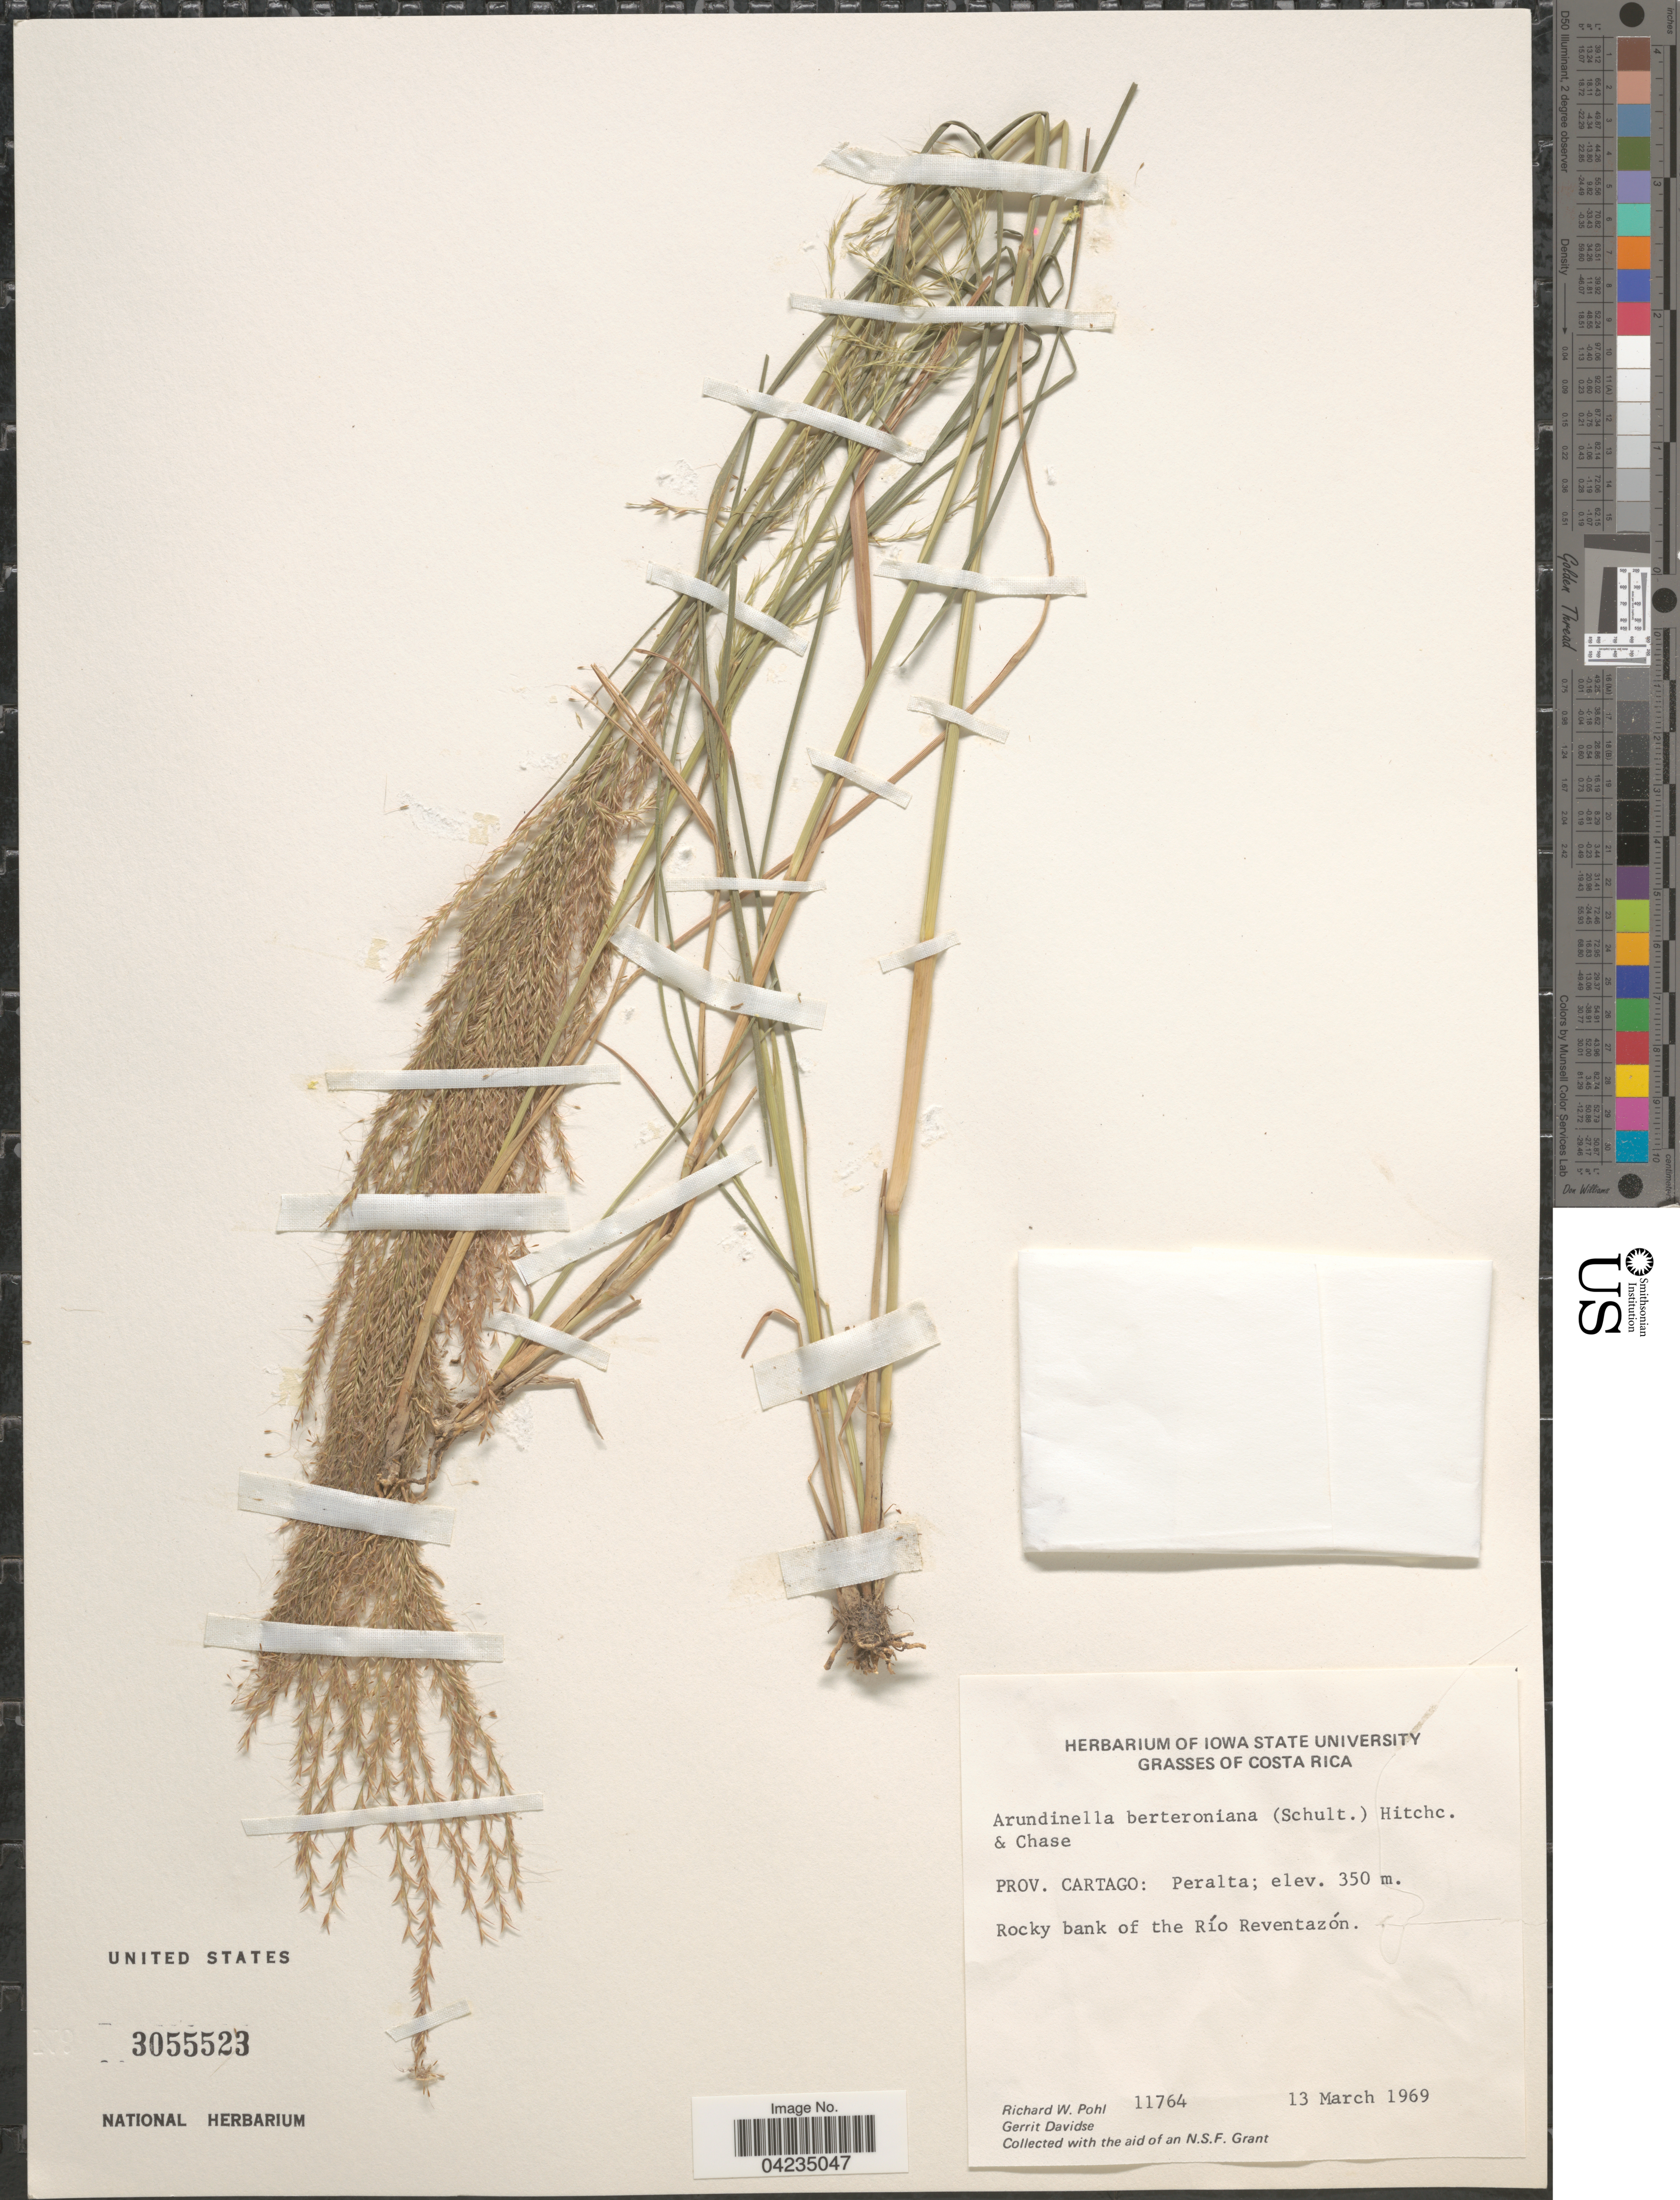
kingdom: Plantae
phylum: Tracheophyta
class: Liliopsida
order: Poales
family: Poaceae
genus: Arundinella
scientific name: Arundinella berteroniana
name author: (Schult.) Hitchc. & Chase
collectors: R. W. Pohl & G. Davidse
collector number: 11764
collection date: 1969-03-13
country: Costa Rica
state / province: Cartago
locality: Peralta. Rocky bank of the Río Reventazón.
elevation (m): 350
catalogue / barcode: US 3055523